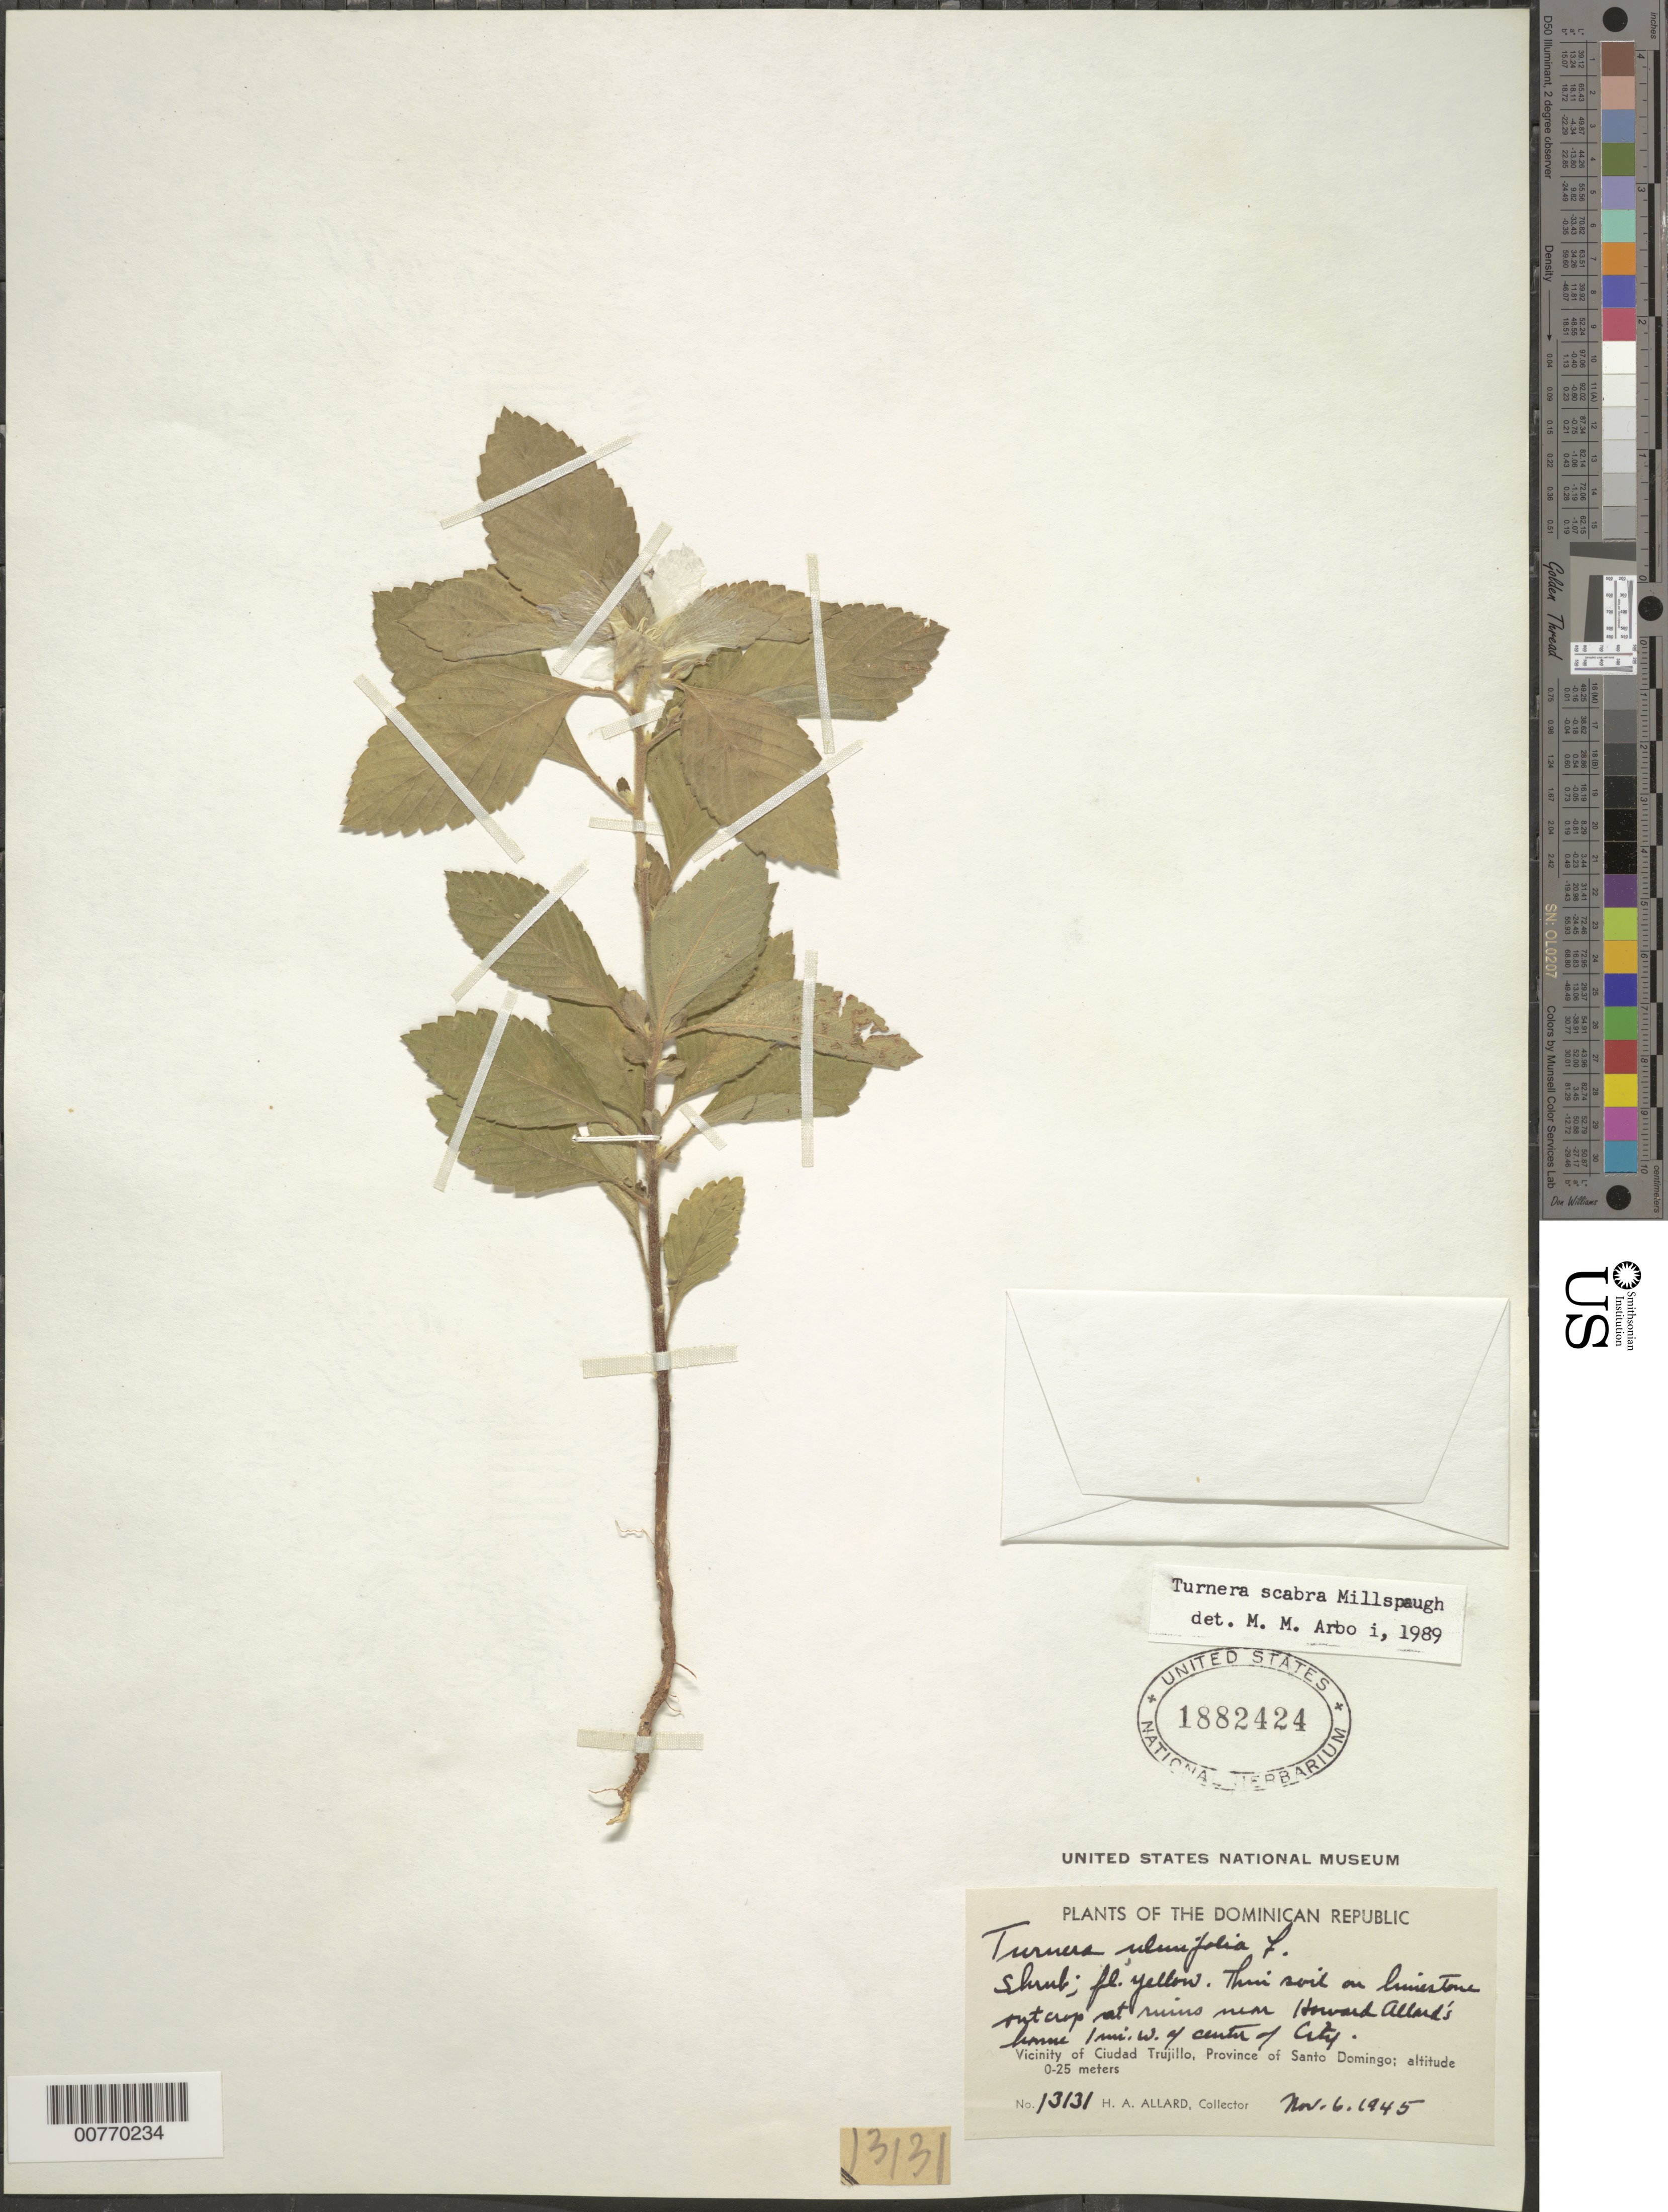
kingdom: Plantae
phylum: Tracheophyta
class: Magnoliopsida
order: Malpighiales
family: Turneraceae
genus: Turnera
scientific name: Turnera ulmifolia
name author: L.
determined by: Arbo, M. M.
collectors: H. A. Allard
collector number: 13131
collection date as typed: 06 Nov 1945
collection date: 1945-11-06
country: Dominican Republic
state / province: Santo Domingo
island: Hispaniola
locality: Vicinity of Ciudad Trujillo, at ruins near of Howard Allard's house, 1 mile west of center of city.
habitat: Thin soil on limestone out crop.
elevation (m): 0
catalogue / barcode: US 1882424